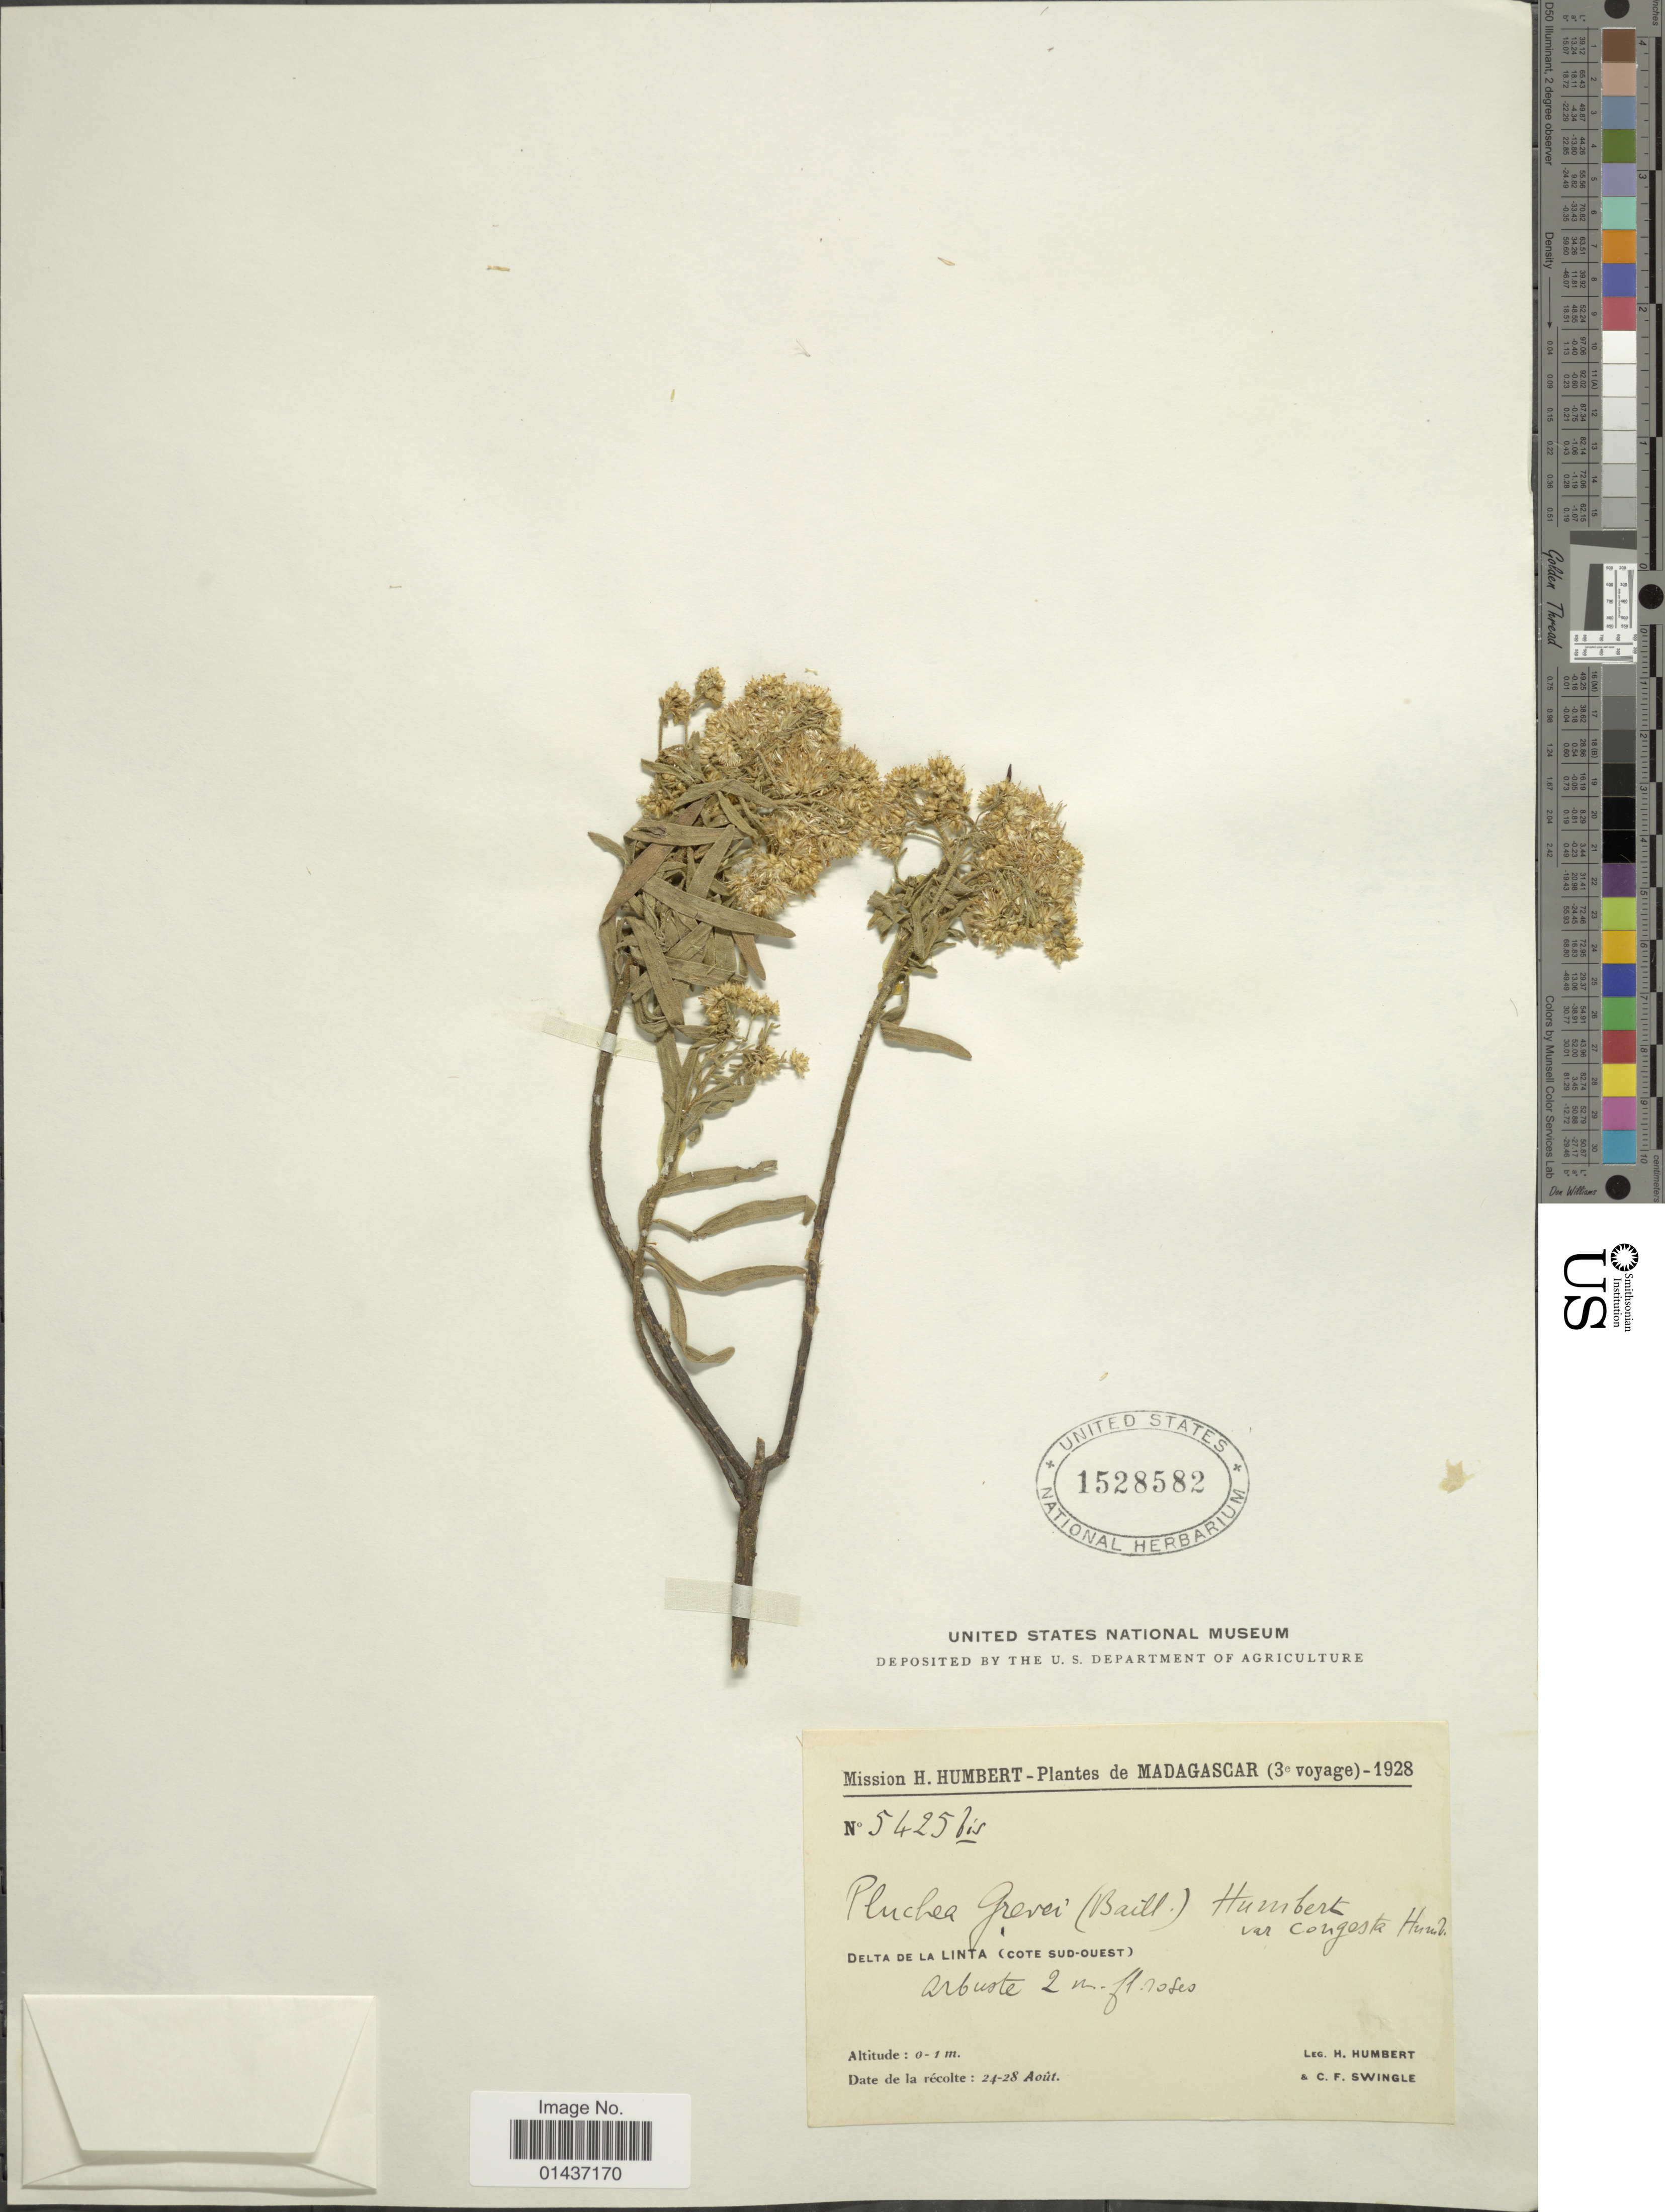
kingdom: Plantae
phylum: Tracheophyta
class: Magnoliopsida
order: Asterales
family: Asteraceae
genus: Pluchea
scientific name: Pluchea grevei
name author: (Baill.) Humbert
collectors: H. Humbert & C. Swingle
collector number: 5425bis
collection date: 1928-08-24/1928-08-28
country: Madagascar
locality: Delta de La Linta (Cote Sud-Ouest)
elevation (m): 0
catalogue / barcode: US 1528582